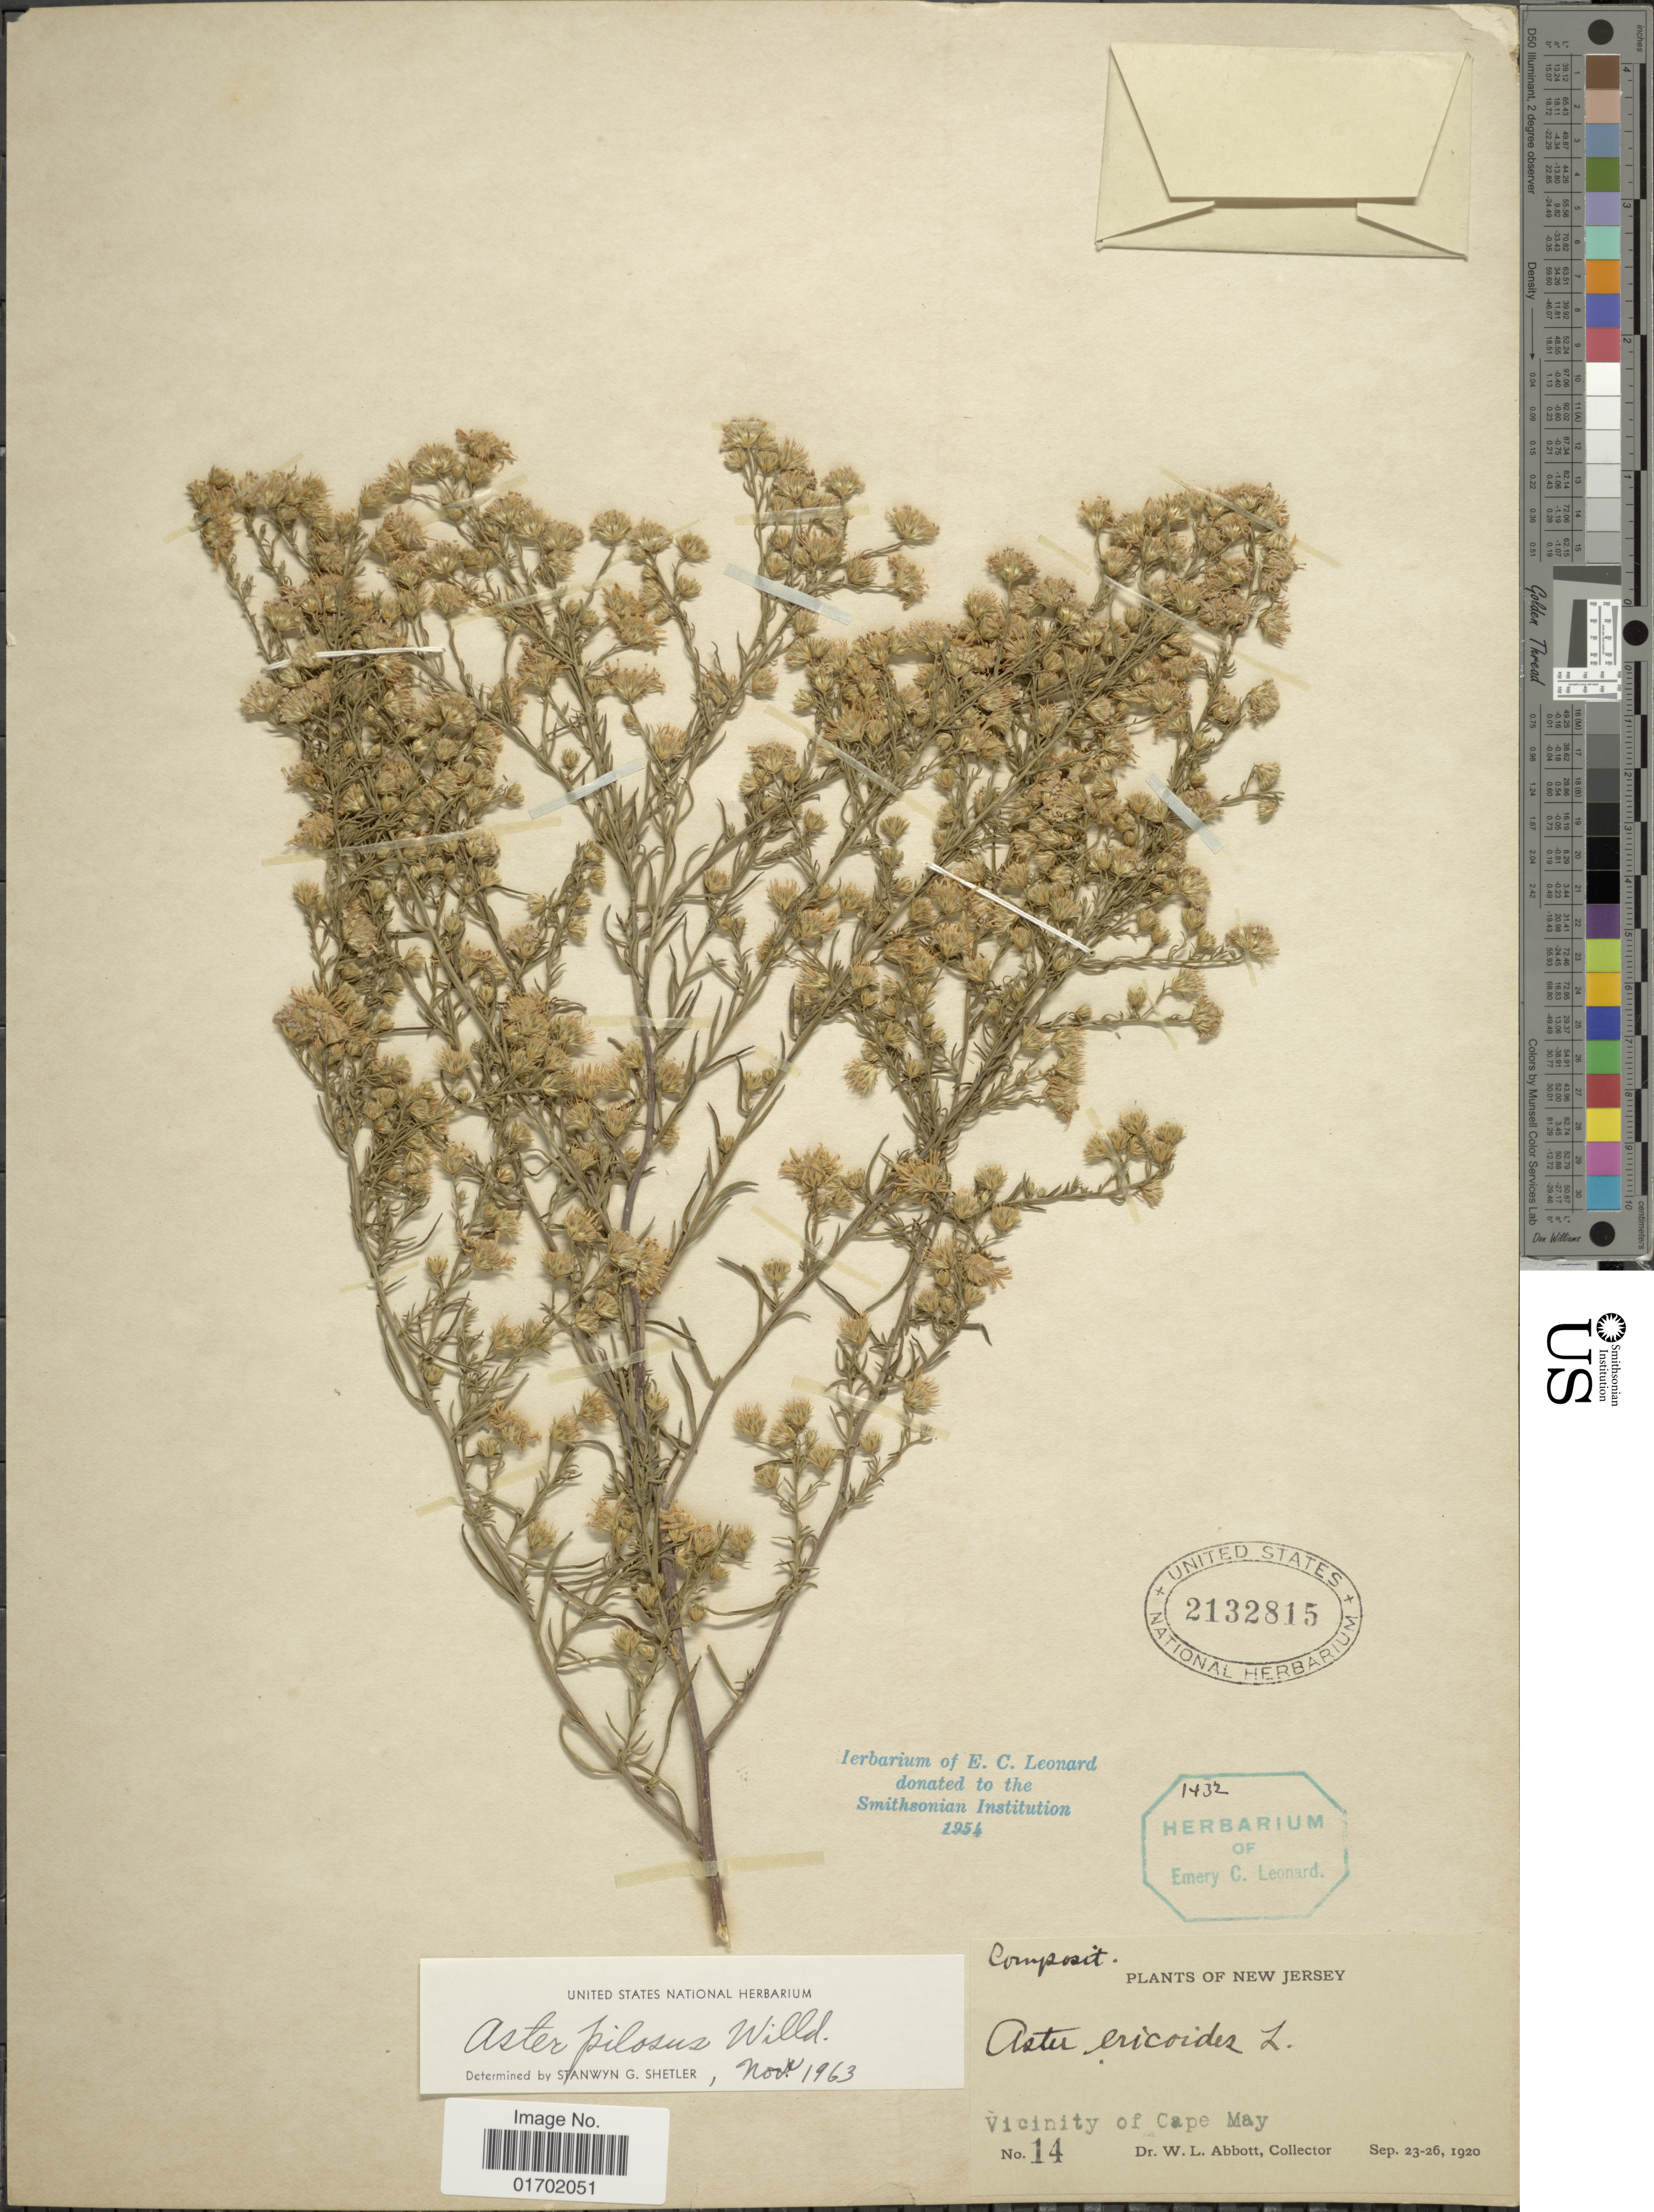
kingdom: Plantae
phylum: Tracheophyta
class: Magnoliopsida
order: Asterales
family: Asteraceae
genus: Symphyotrichum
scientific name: Symphyotrichum pilosum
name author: (Willd.) G.L. Nesom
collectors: W. L. Abbott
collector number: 14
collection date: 1920-09-23/1920-09-26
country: United States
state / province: New Jersey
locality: Vicinity of Cape May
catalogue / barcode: US 2132815